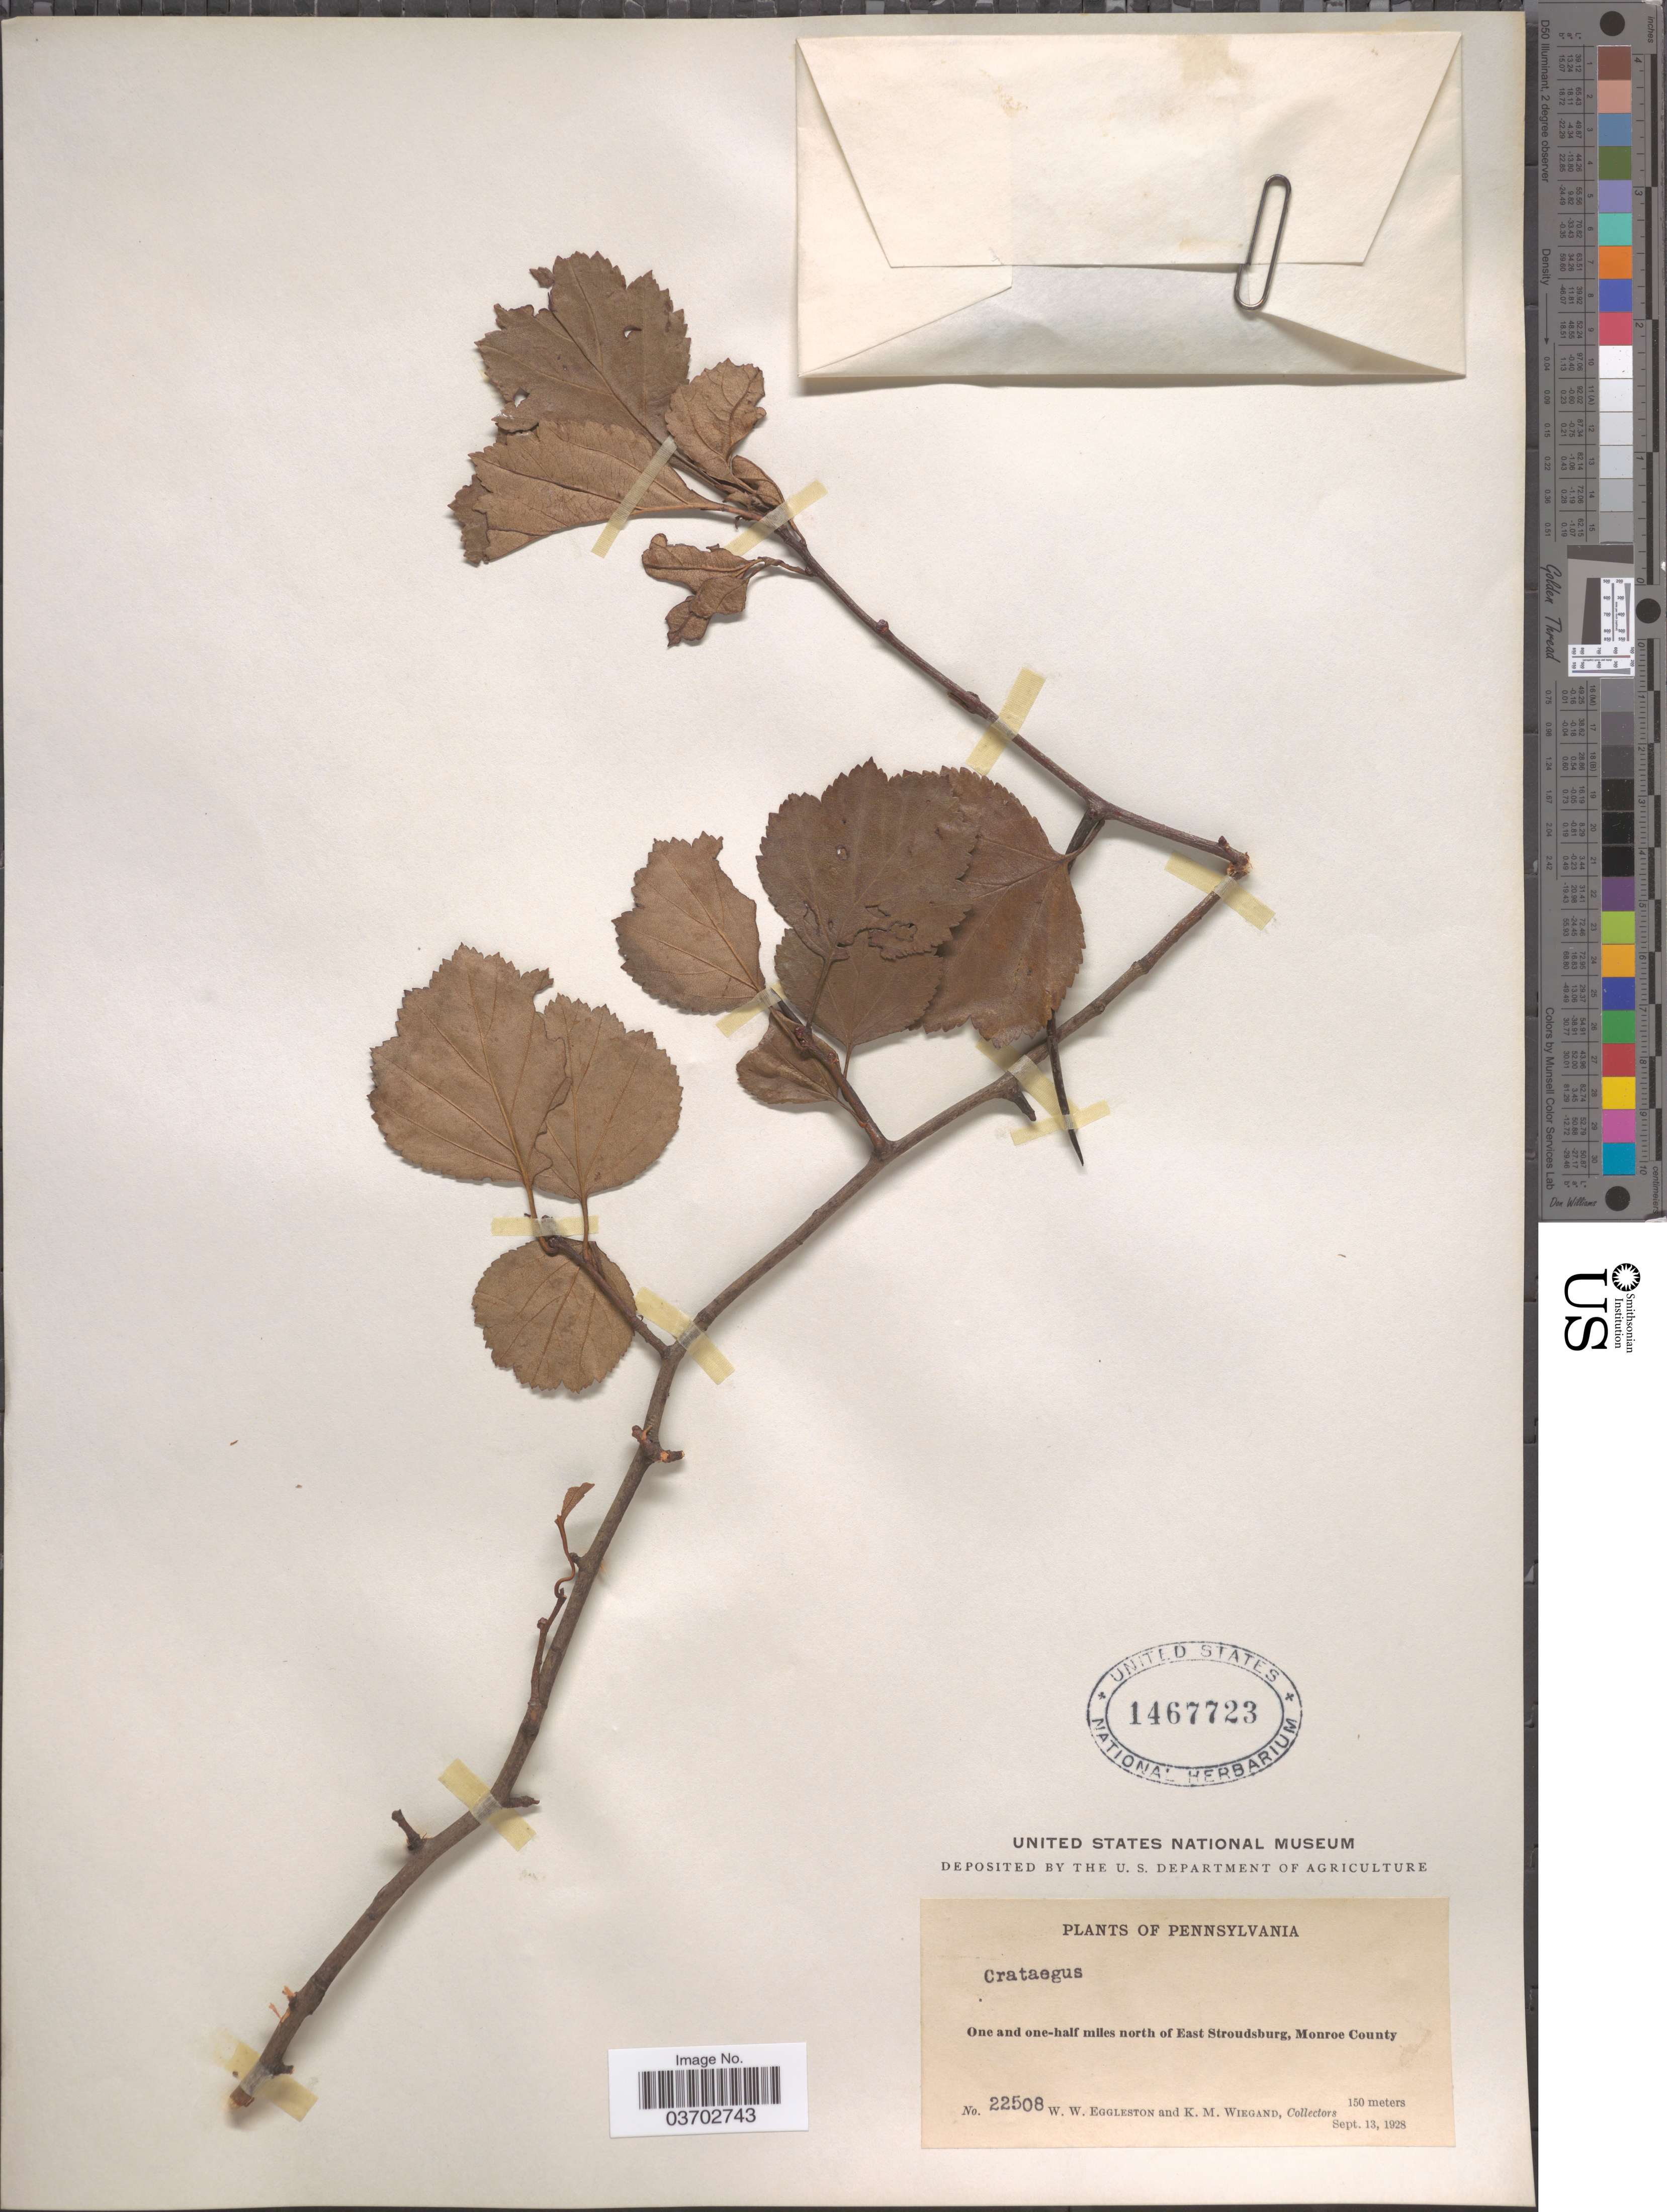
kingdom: Plantae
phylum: Tracheophyta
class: Magnoliopsida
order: Rosales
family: Rosaceae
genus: Crataegus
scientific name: Crataegus sp.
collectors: W. W. Eggleston & K. M. Wiegand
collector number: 22508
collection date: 1928-09-13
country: United States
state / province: Pennsylvania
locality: One and one-half miles north of East Stroudsburg, Monroe County.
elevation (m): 150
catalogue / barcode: US 1467723